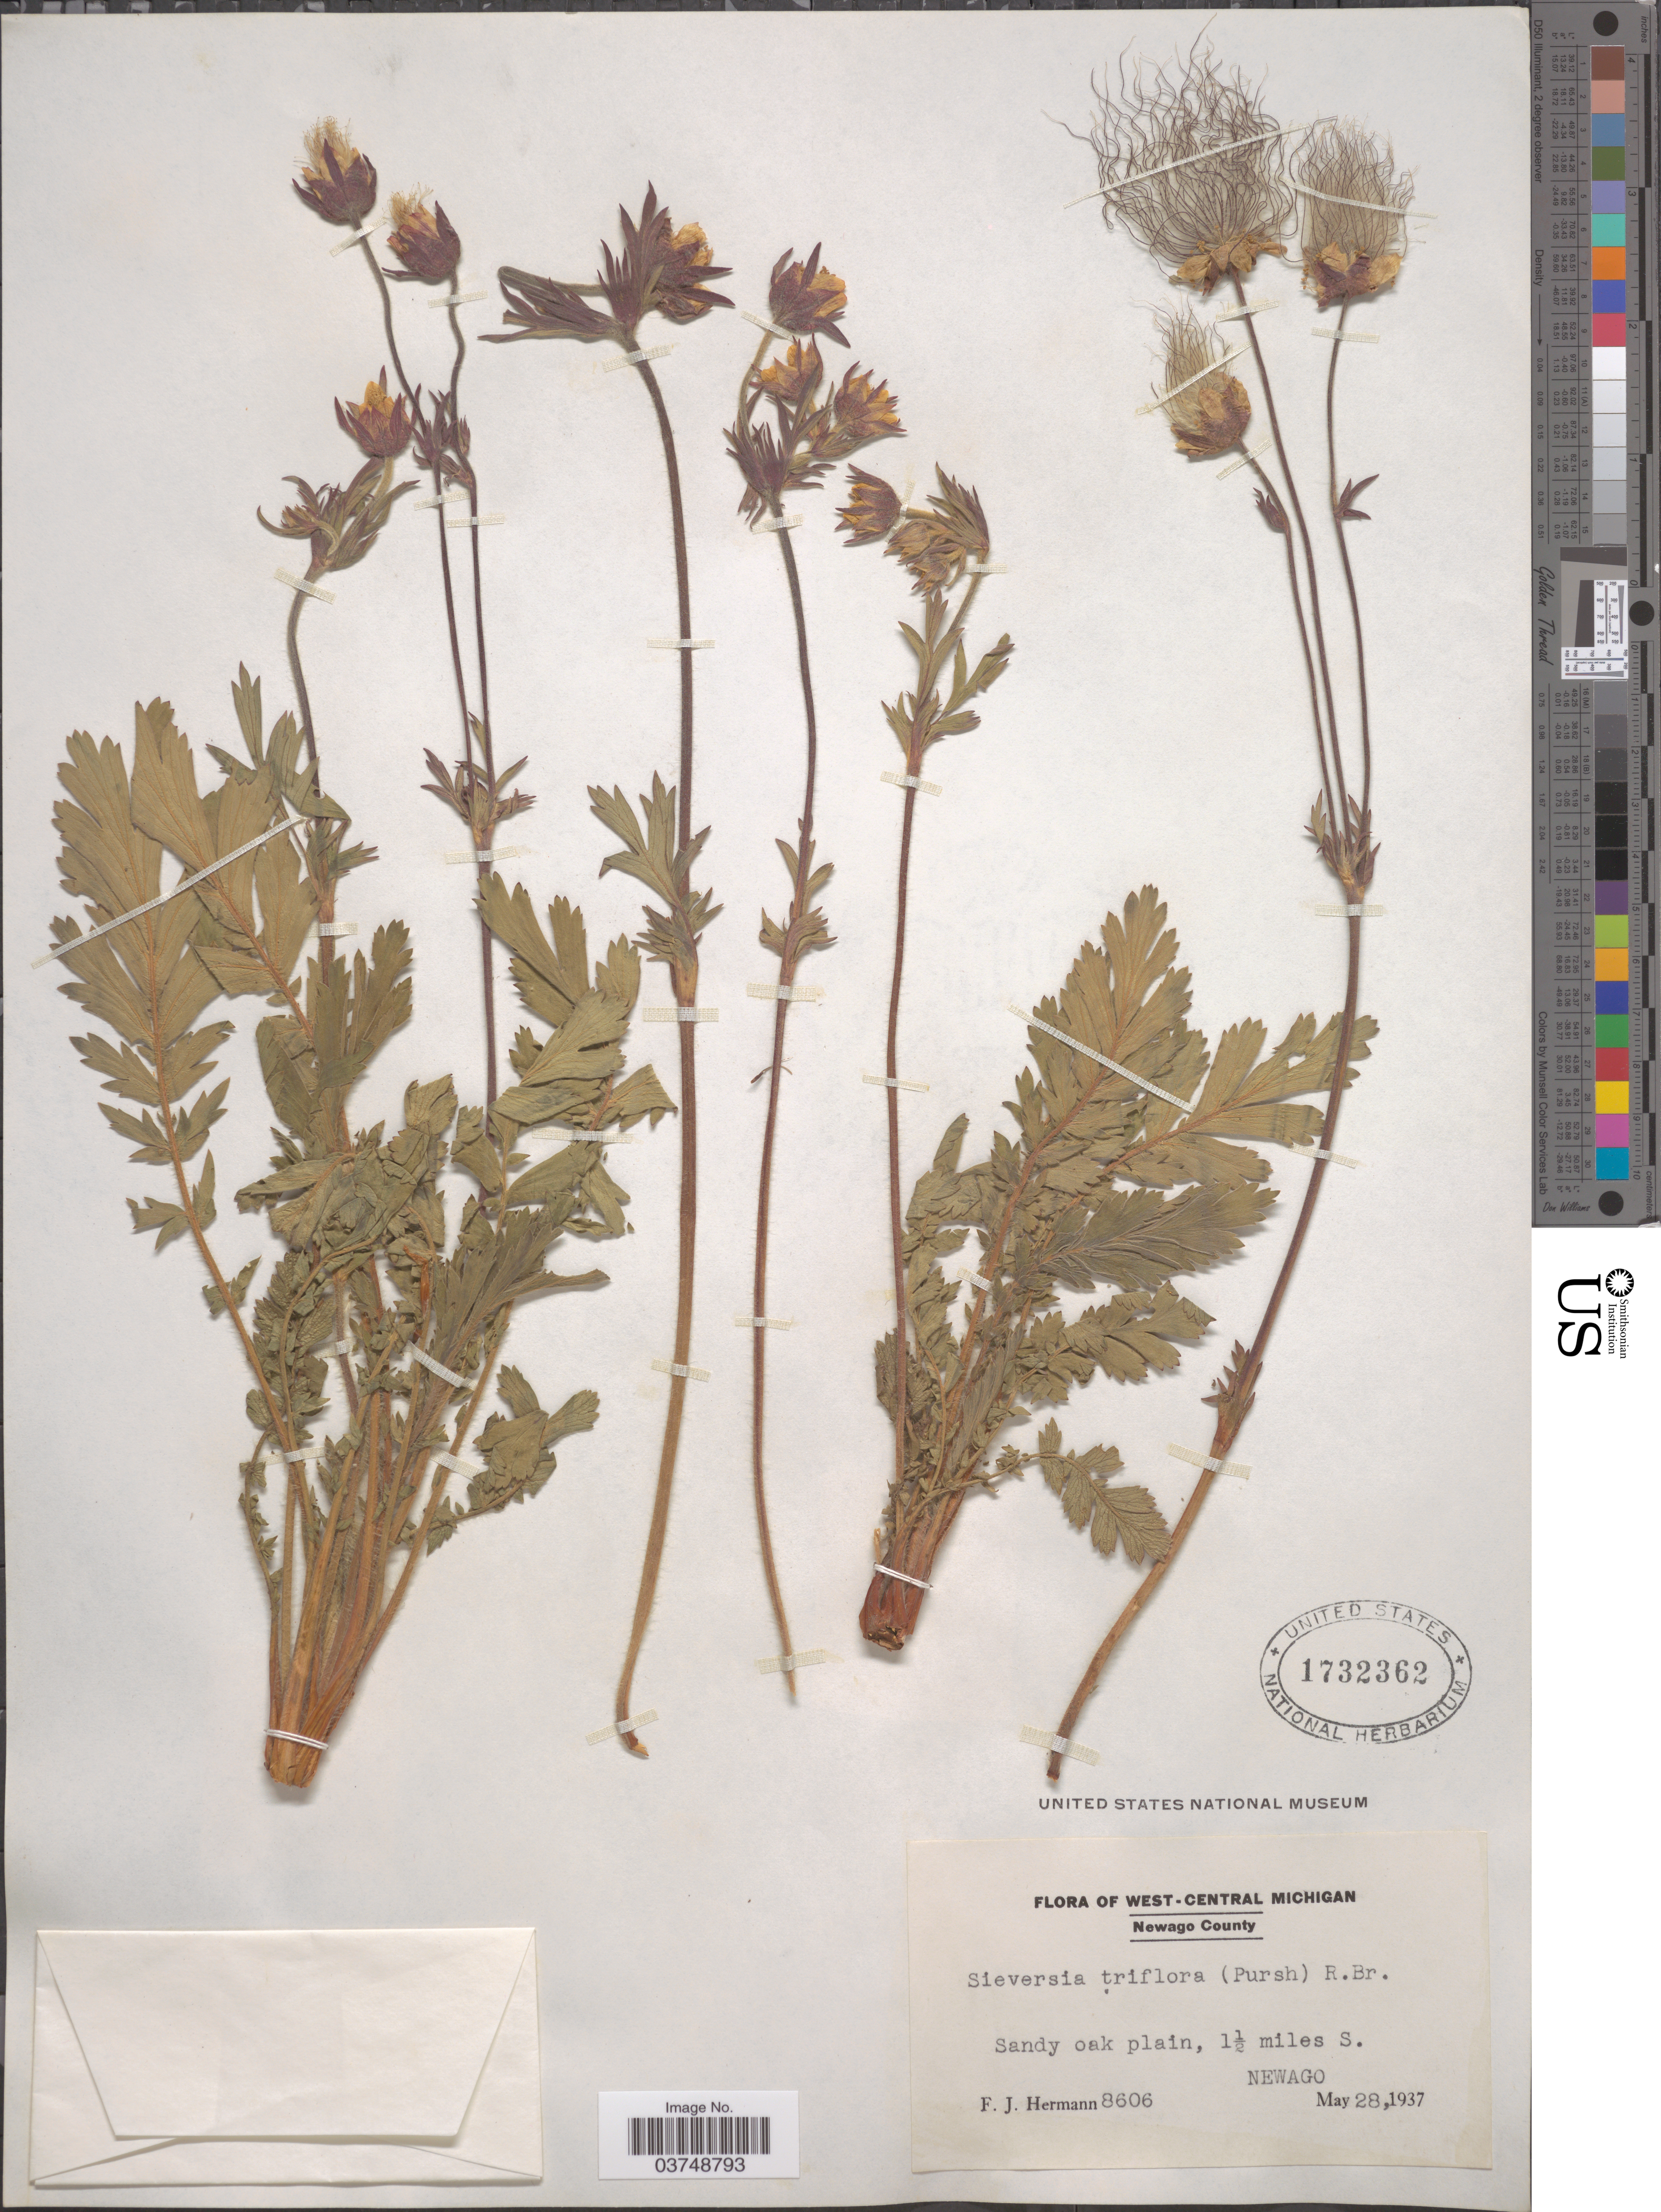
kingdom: Plantae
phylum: Tracheophyta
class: Magnoliopsida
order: Rosales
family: Rosaceae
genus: Geum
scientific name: Geum triflorum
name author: Pursh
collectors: F. J. Hermann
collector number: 8606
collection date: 1937-05-28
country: United States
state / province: Michigan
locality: West-Central Michigan. Newago County. 1½ miles S. Newago.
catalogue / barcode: US 1732362